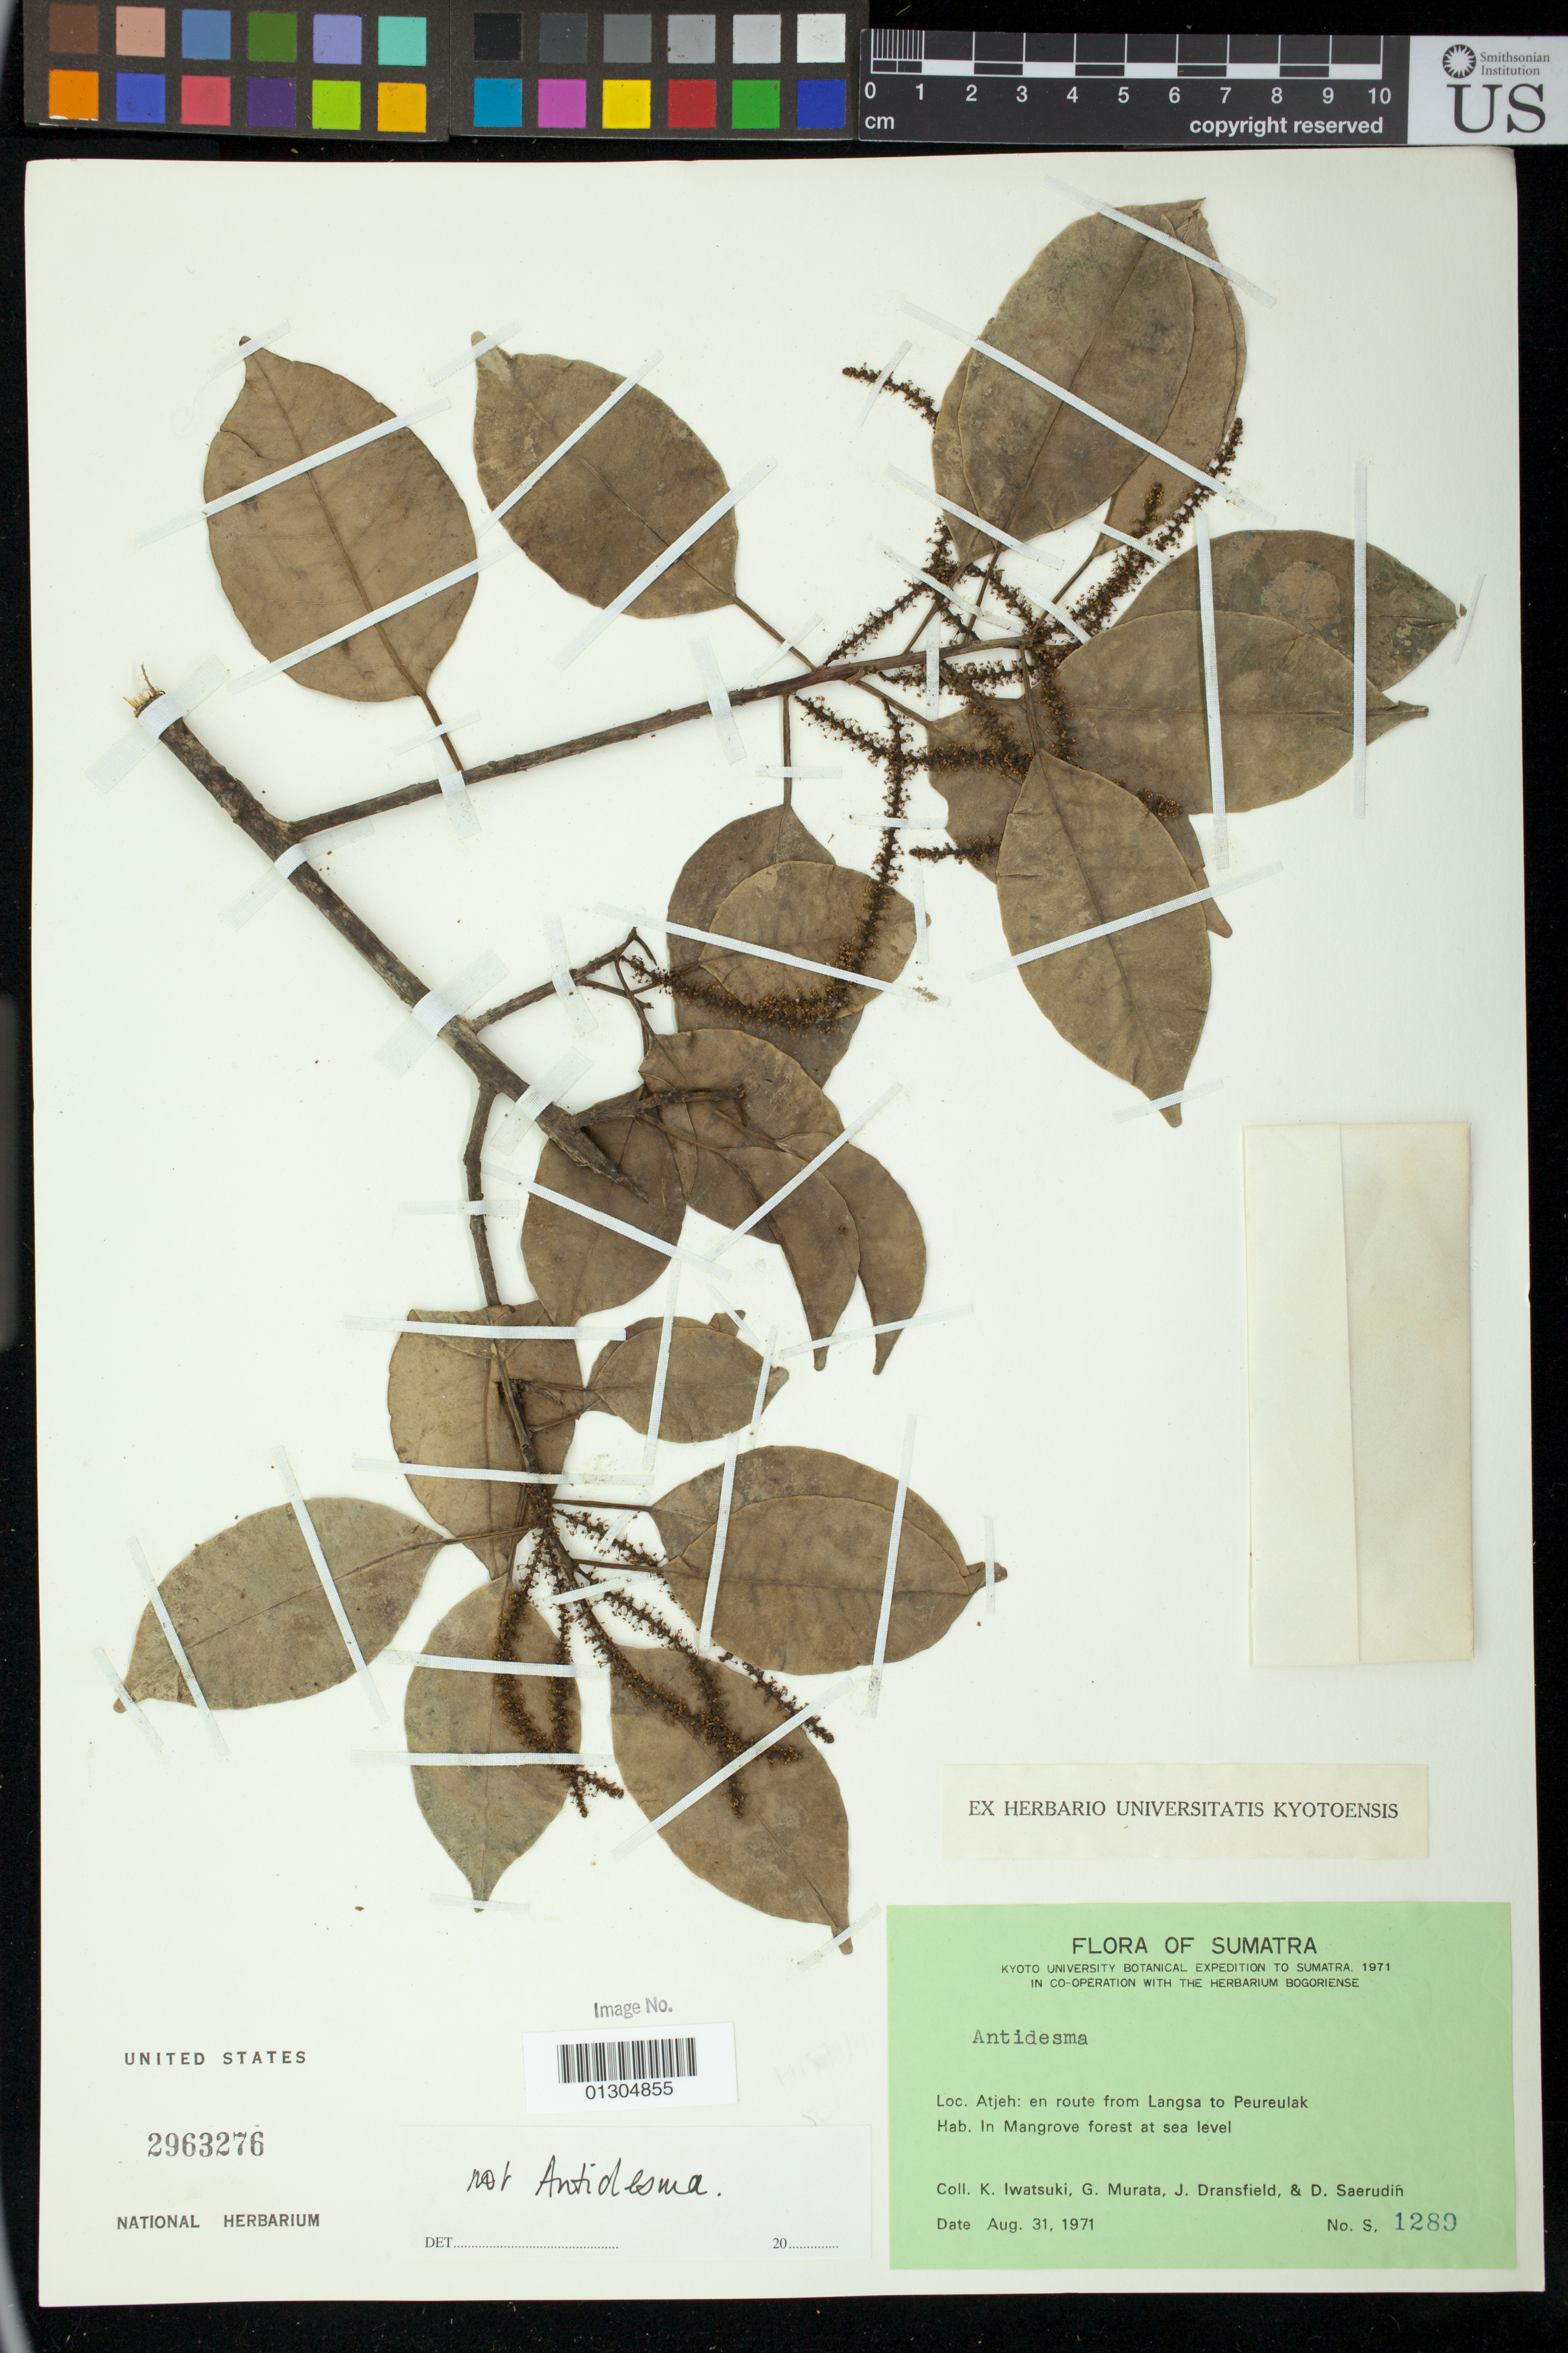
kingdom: Plantae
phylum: Tracheophyta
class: Magnoliopsida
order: Malpighiales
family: Euphorbiaceae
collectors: K. Iwatsuki, G. Murata, J. Dransfield & D. Saerudin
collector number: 1289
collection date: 1971-08-31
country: Indonesia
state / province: Sumatra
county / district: Aceh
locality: en route from Langsa to Peureulak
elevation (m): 0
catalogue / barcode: US 2963276